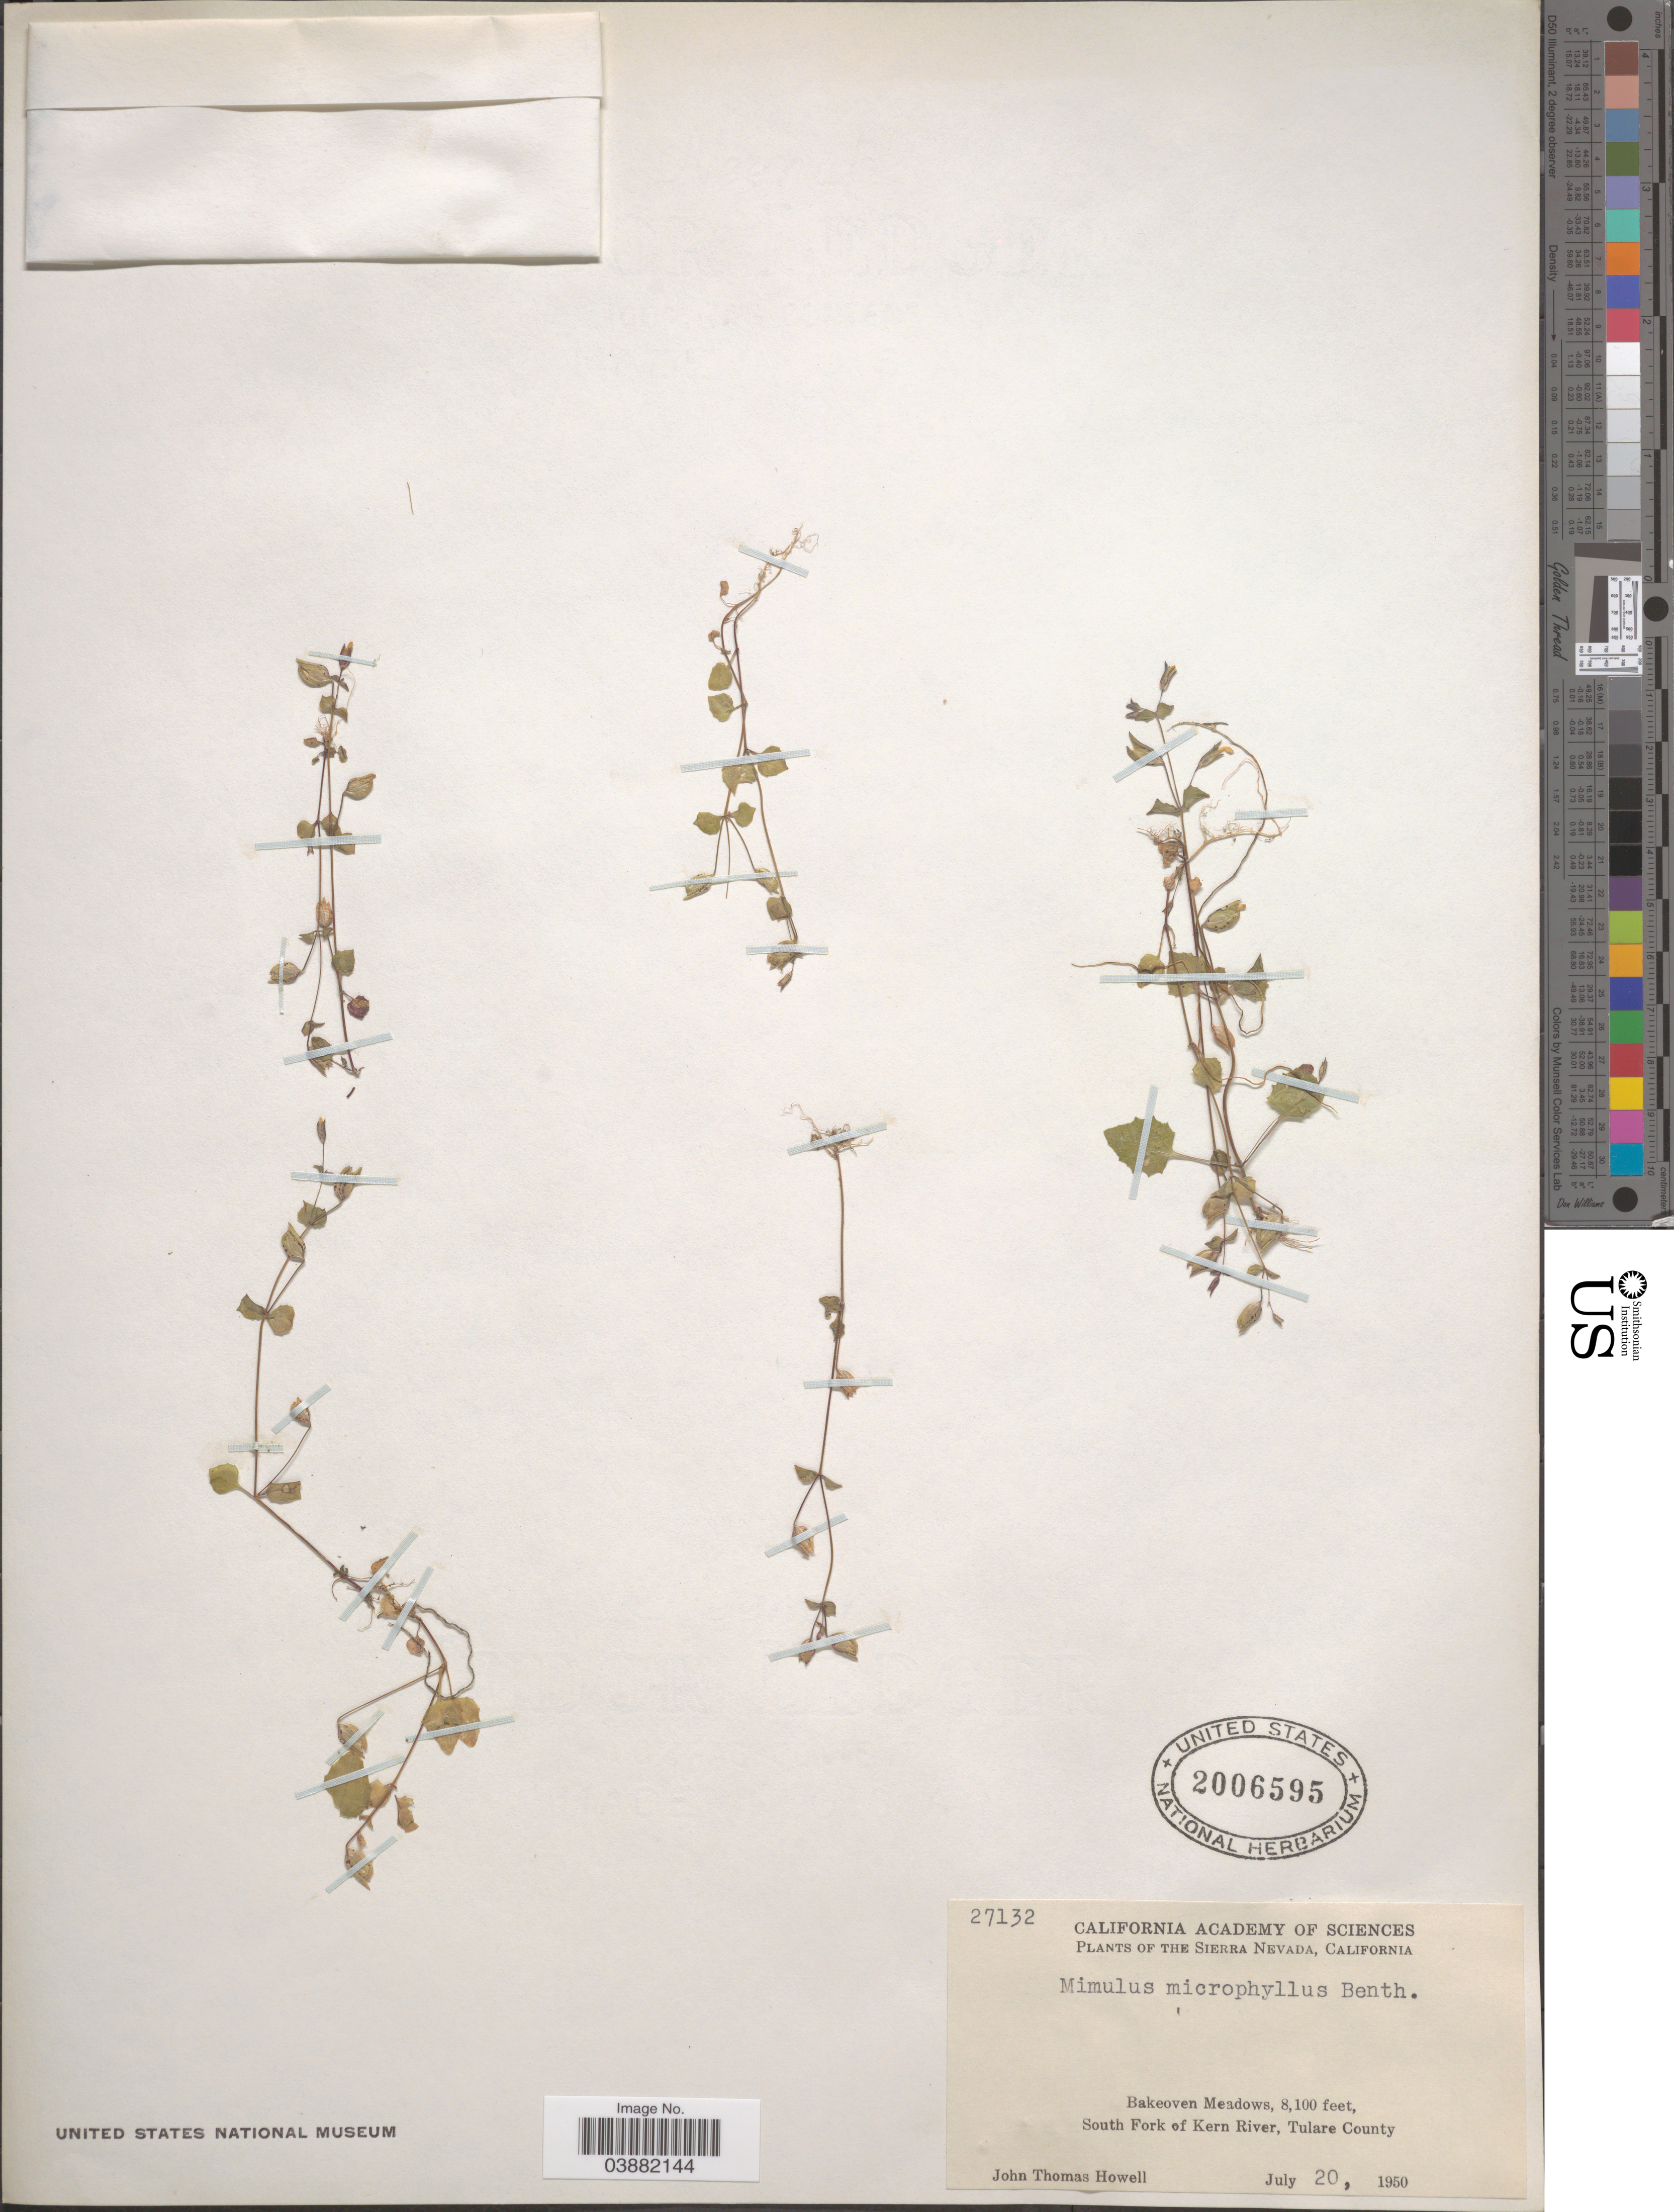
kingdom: Plantae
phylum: Tracheophyta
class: Magnoliopsida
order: Lamiales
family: Phrymaceae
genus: Mimulus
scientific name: Mimulus microphyllus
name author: Benth.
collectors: J. T. Howell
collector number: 27132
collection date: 1950-07-20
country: United States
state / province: California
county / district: Tulare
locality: The Sierra Nevada. Bakeoven Meadows, South Fork of Kern River, Tulare County.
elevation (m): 2469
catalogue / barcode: US 2006595